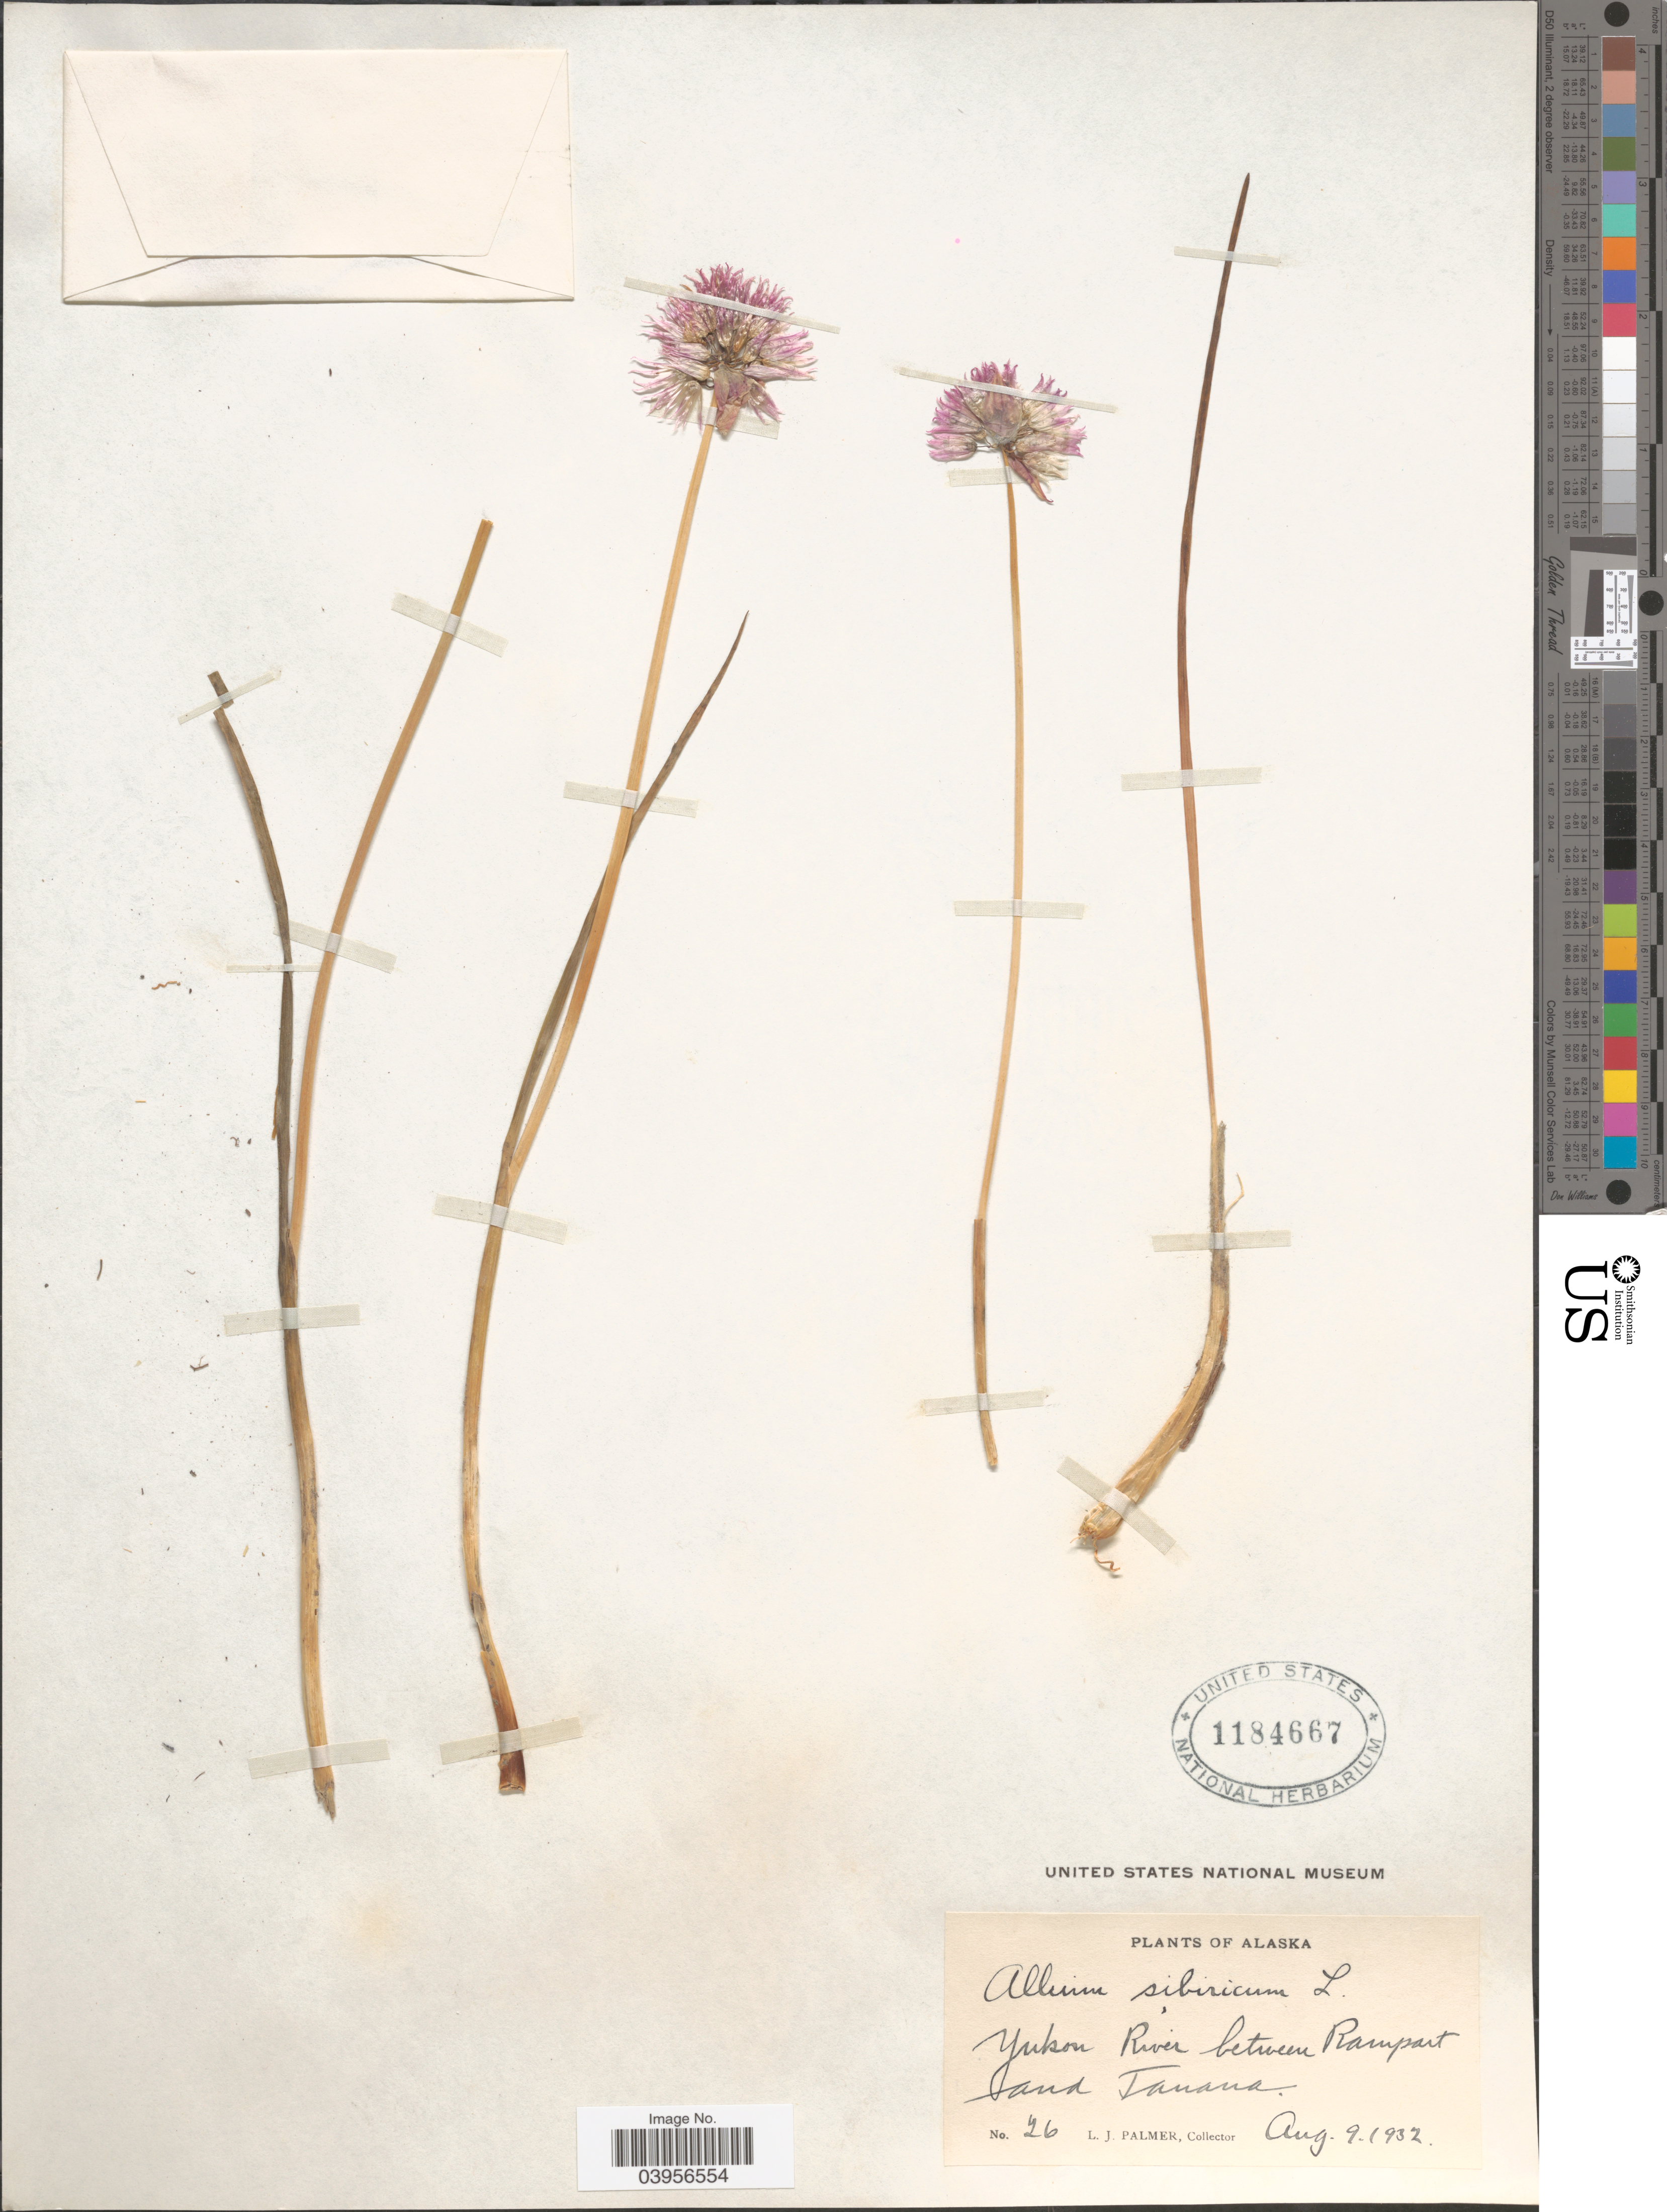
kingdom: Plantae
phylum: Tracheophyta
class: Liliopsida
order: Asparagales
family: Amaryllidaceae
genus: Allium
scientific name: Allium schoenoprasum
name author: L.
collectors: L. J. Palmer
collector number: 26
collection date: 1932-08-09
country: United States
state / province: Alaska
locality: Yukon River between Rampart and Tanana.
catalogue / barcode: US 1184667